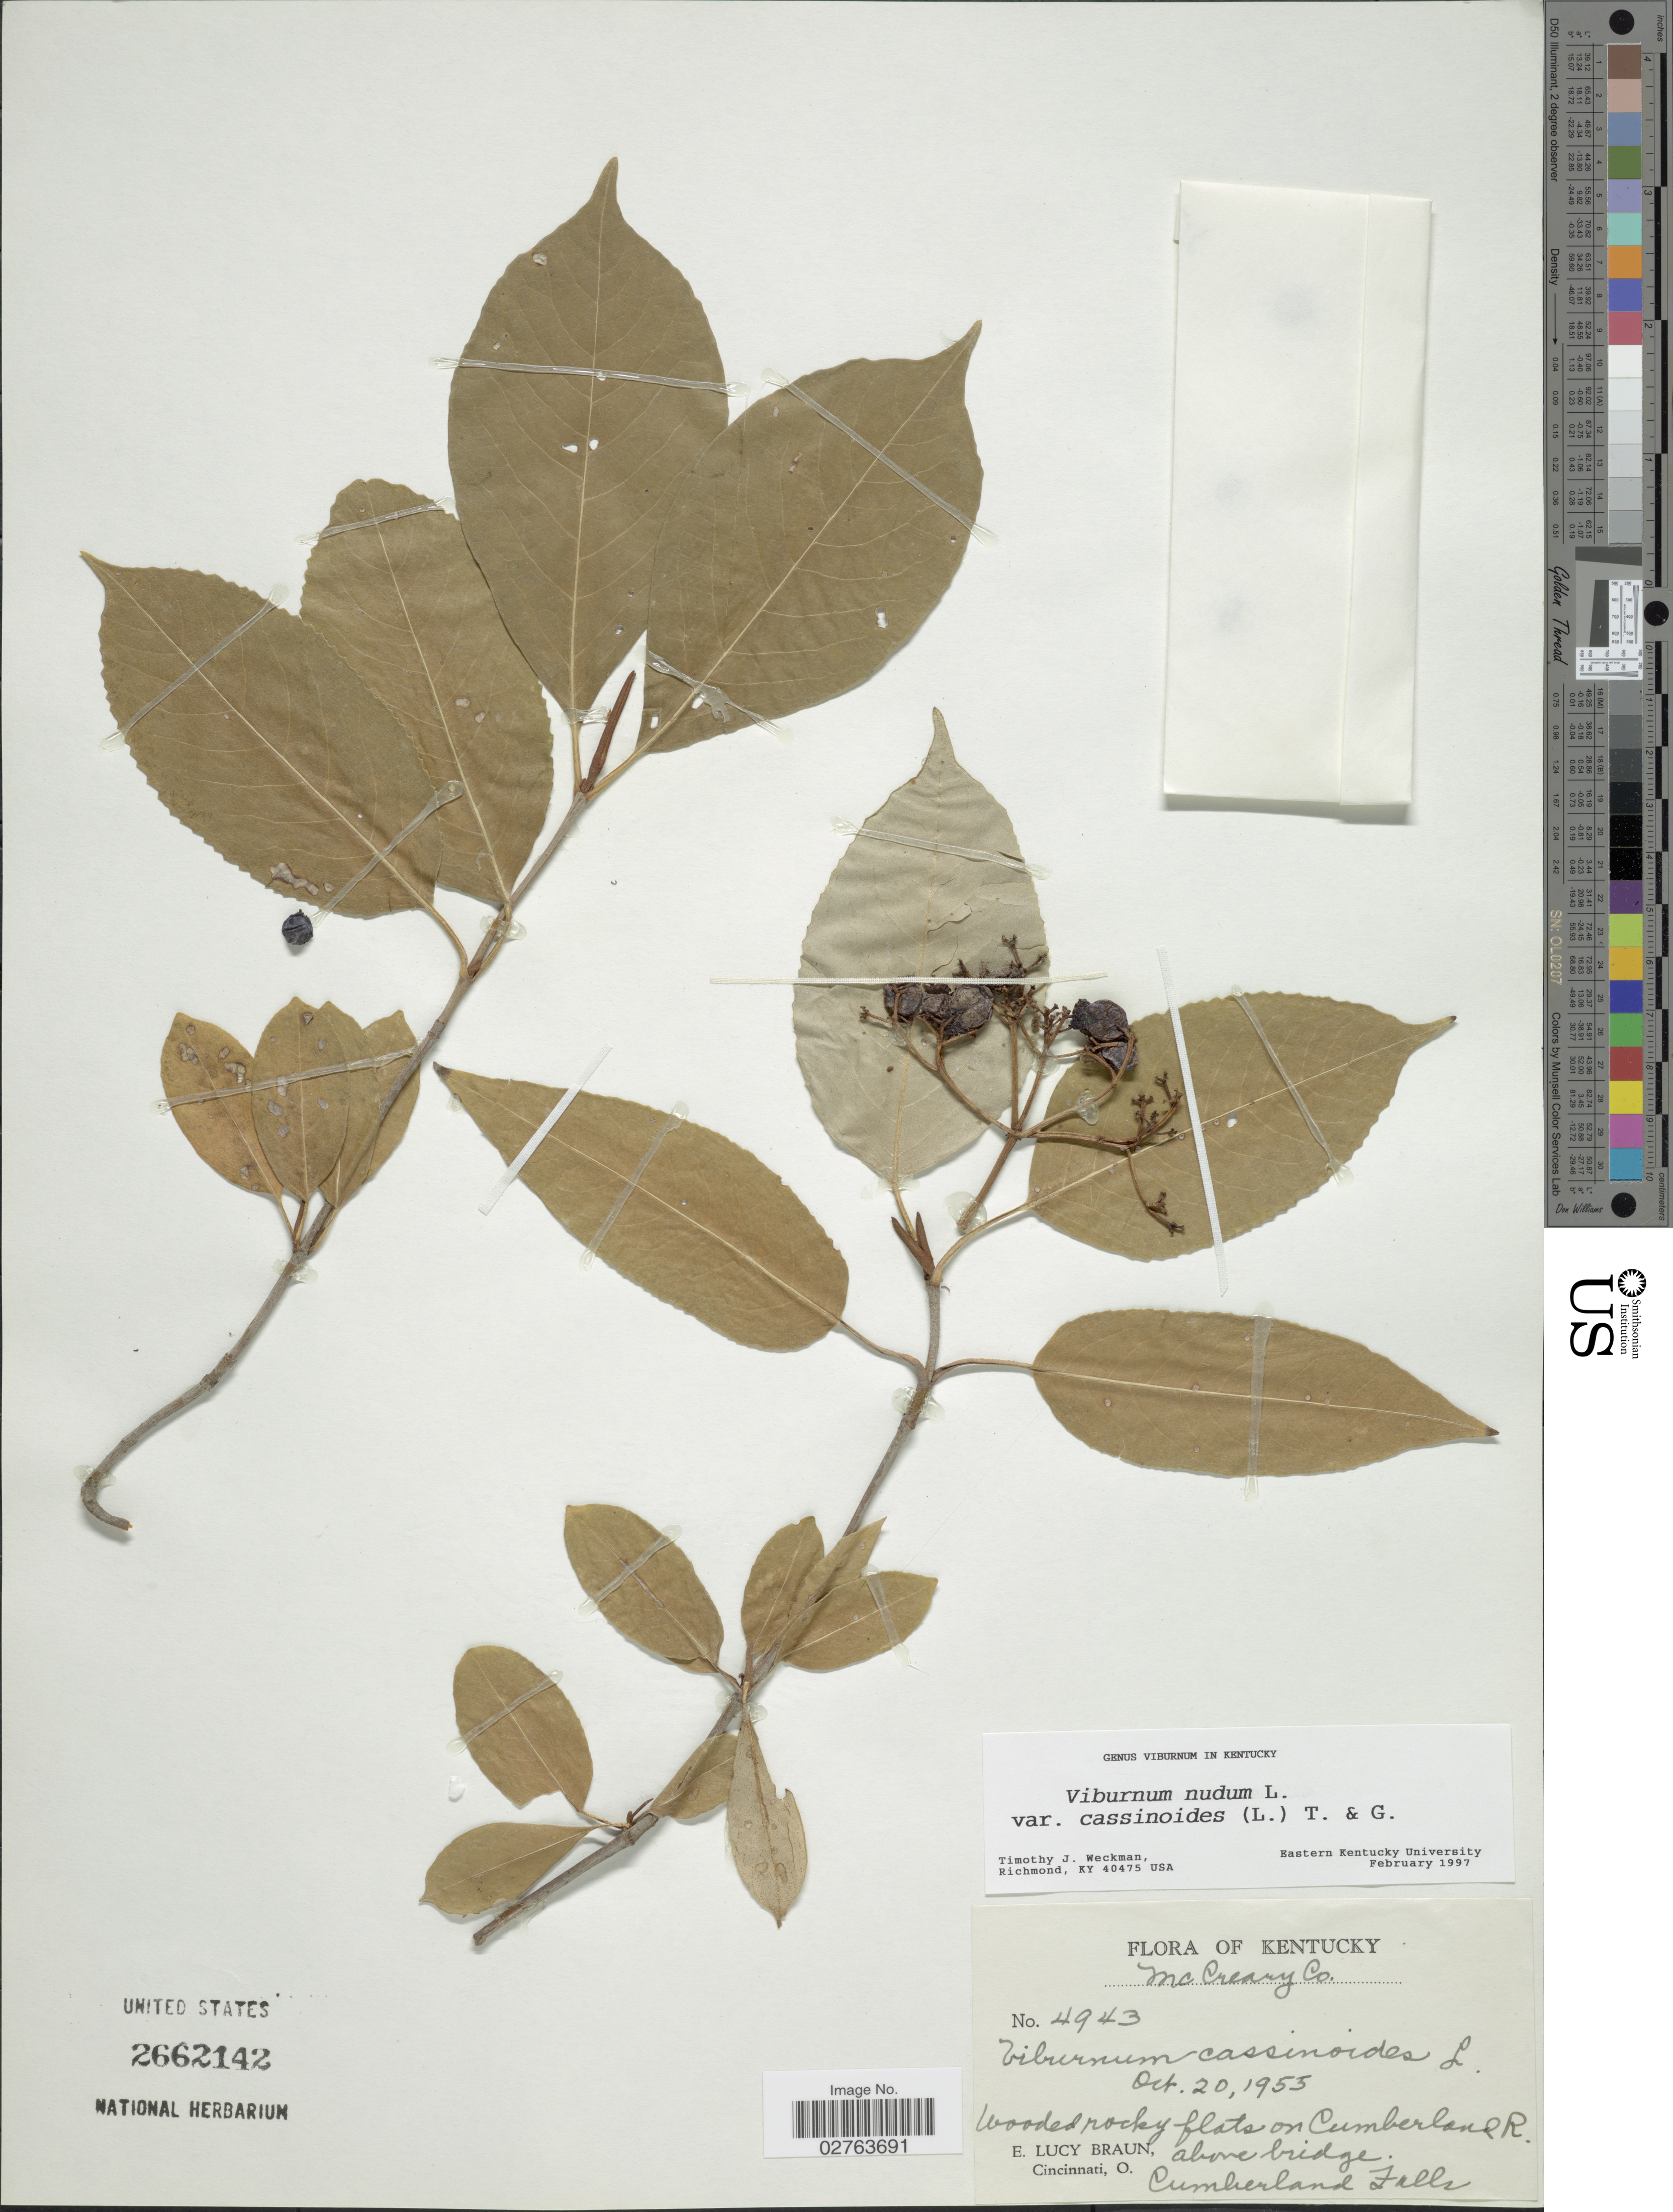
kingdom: Plantae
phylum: Tracheophyta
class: Magnoliopsida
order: Dipsacales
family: Viburnaceae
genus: Viburnum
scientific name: Viburnum nudum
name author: L.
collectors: E. L. Braun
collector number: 4943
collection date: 1953-10-20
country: United States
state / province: Kentucky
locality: McCreary Co. Wooded rocky flats on Cumberland R. above bridge. Cumberland Falls.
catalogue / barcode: US 2662142